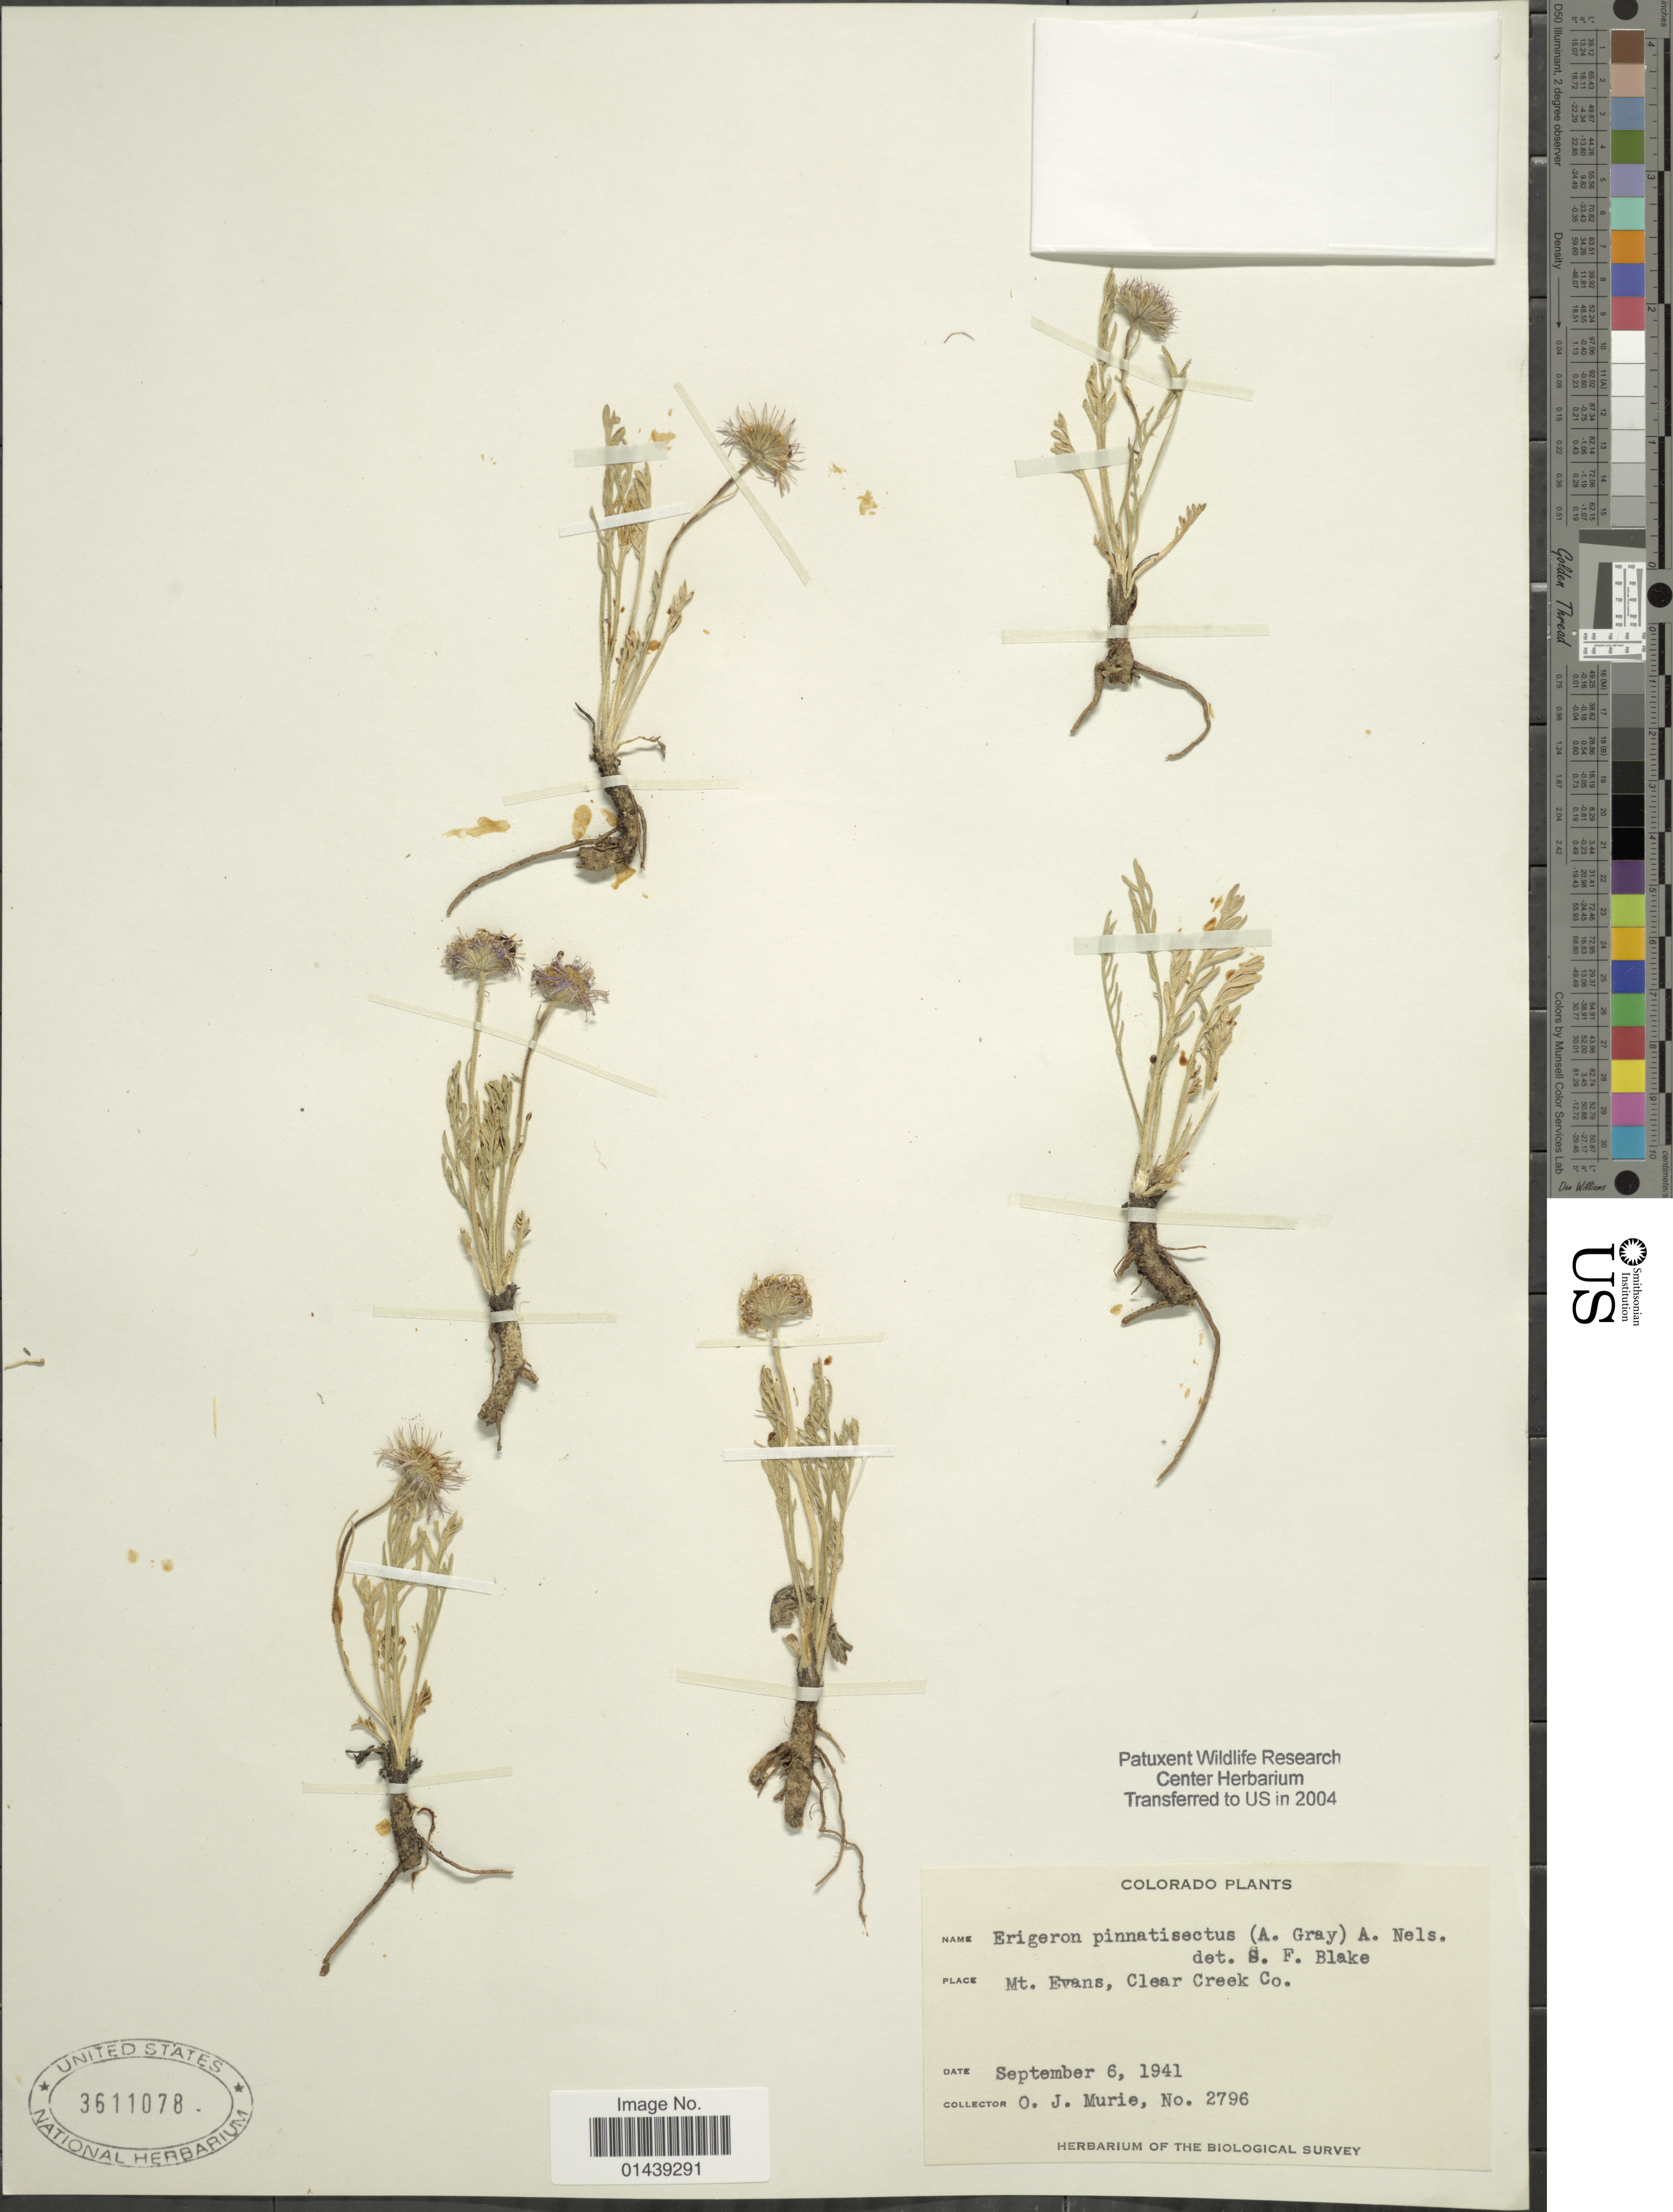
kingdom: Plantae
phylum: Tracheophyta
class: Magnoliopsida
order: Asterales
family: Asteraceae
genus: Erigeron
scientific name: Erigeron pinnatisectus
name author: (A. Gray) A. Nelson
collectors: O. Murie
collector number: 2796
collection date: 1941-09-06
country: United States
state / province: Colorado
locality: Mt. Evans, Clear Creek Co.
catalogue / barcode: US 3611078